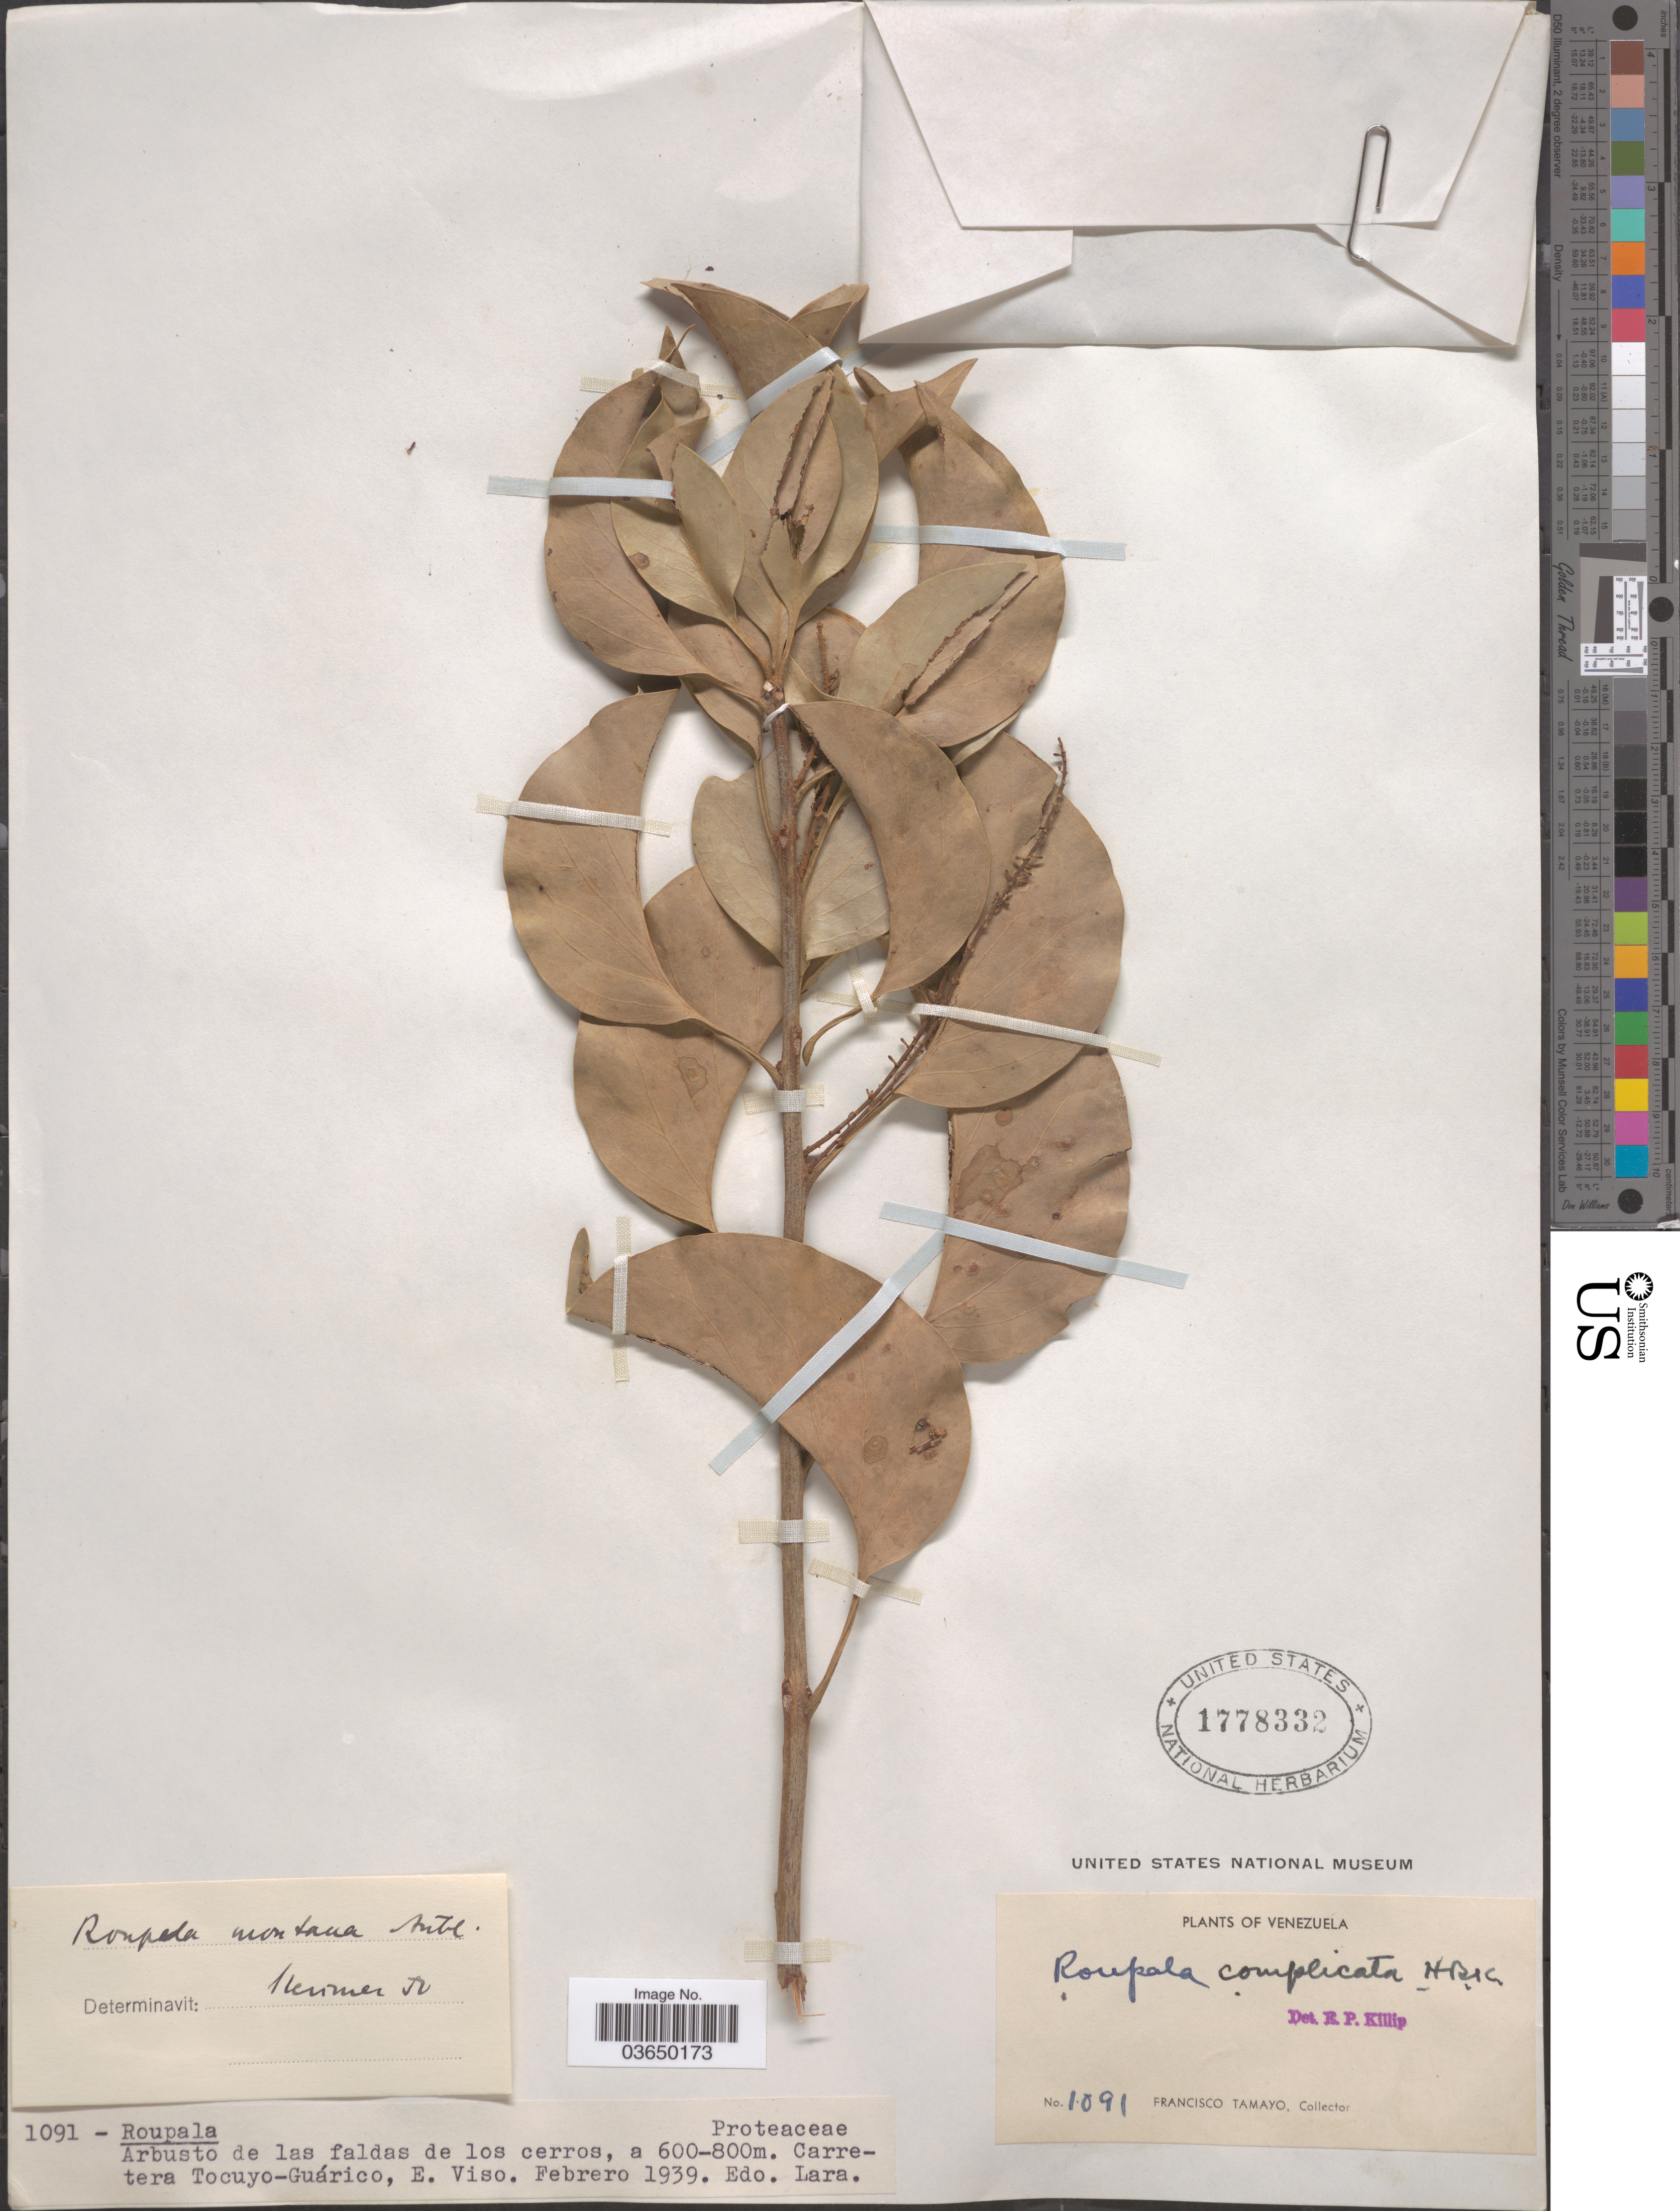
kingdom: Plantae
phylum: Tracheophyta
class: Magnoliopsida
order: Proteales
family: Proteaceae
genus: Roupala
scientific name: Roupala montana var. montana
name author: Aubl.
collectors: F. Tamayo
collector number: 1091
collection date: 1939-02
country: Venezuela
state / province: Lara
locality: Carretera Tocuyo-Guárico, E. Viso.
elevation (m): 600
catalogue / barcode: US 1778332